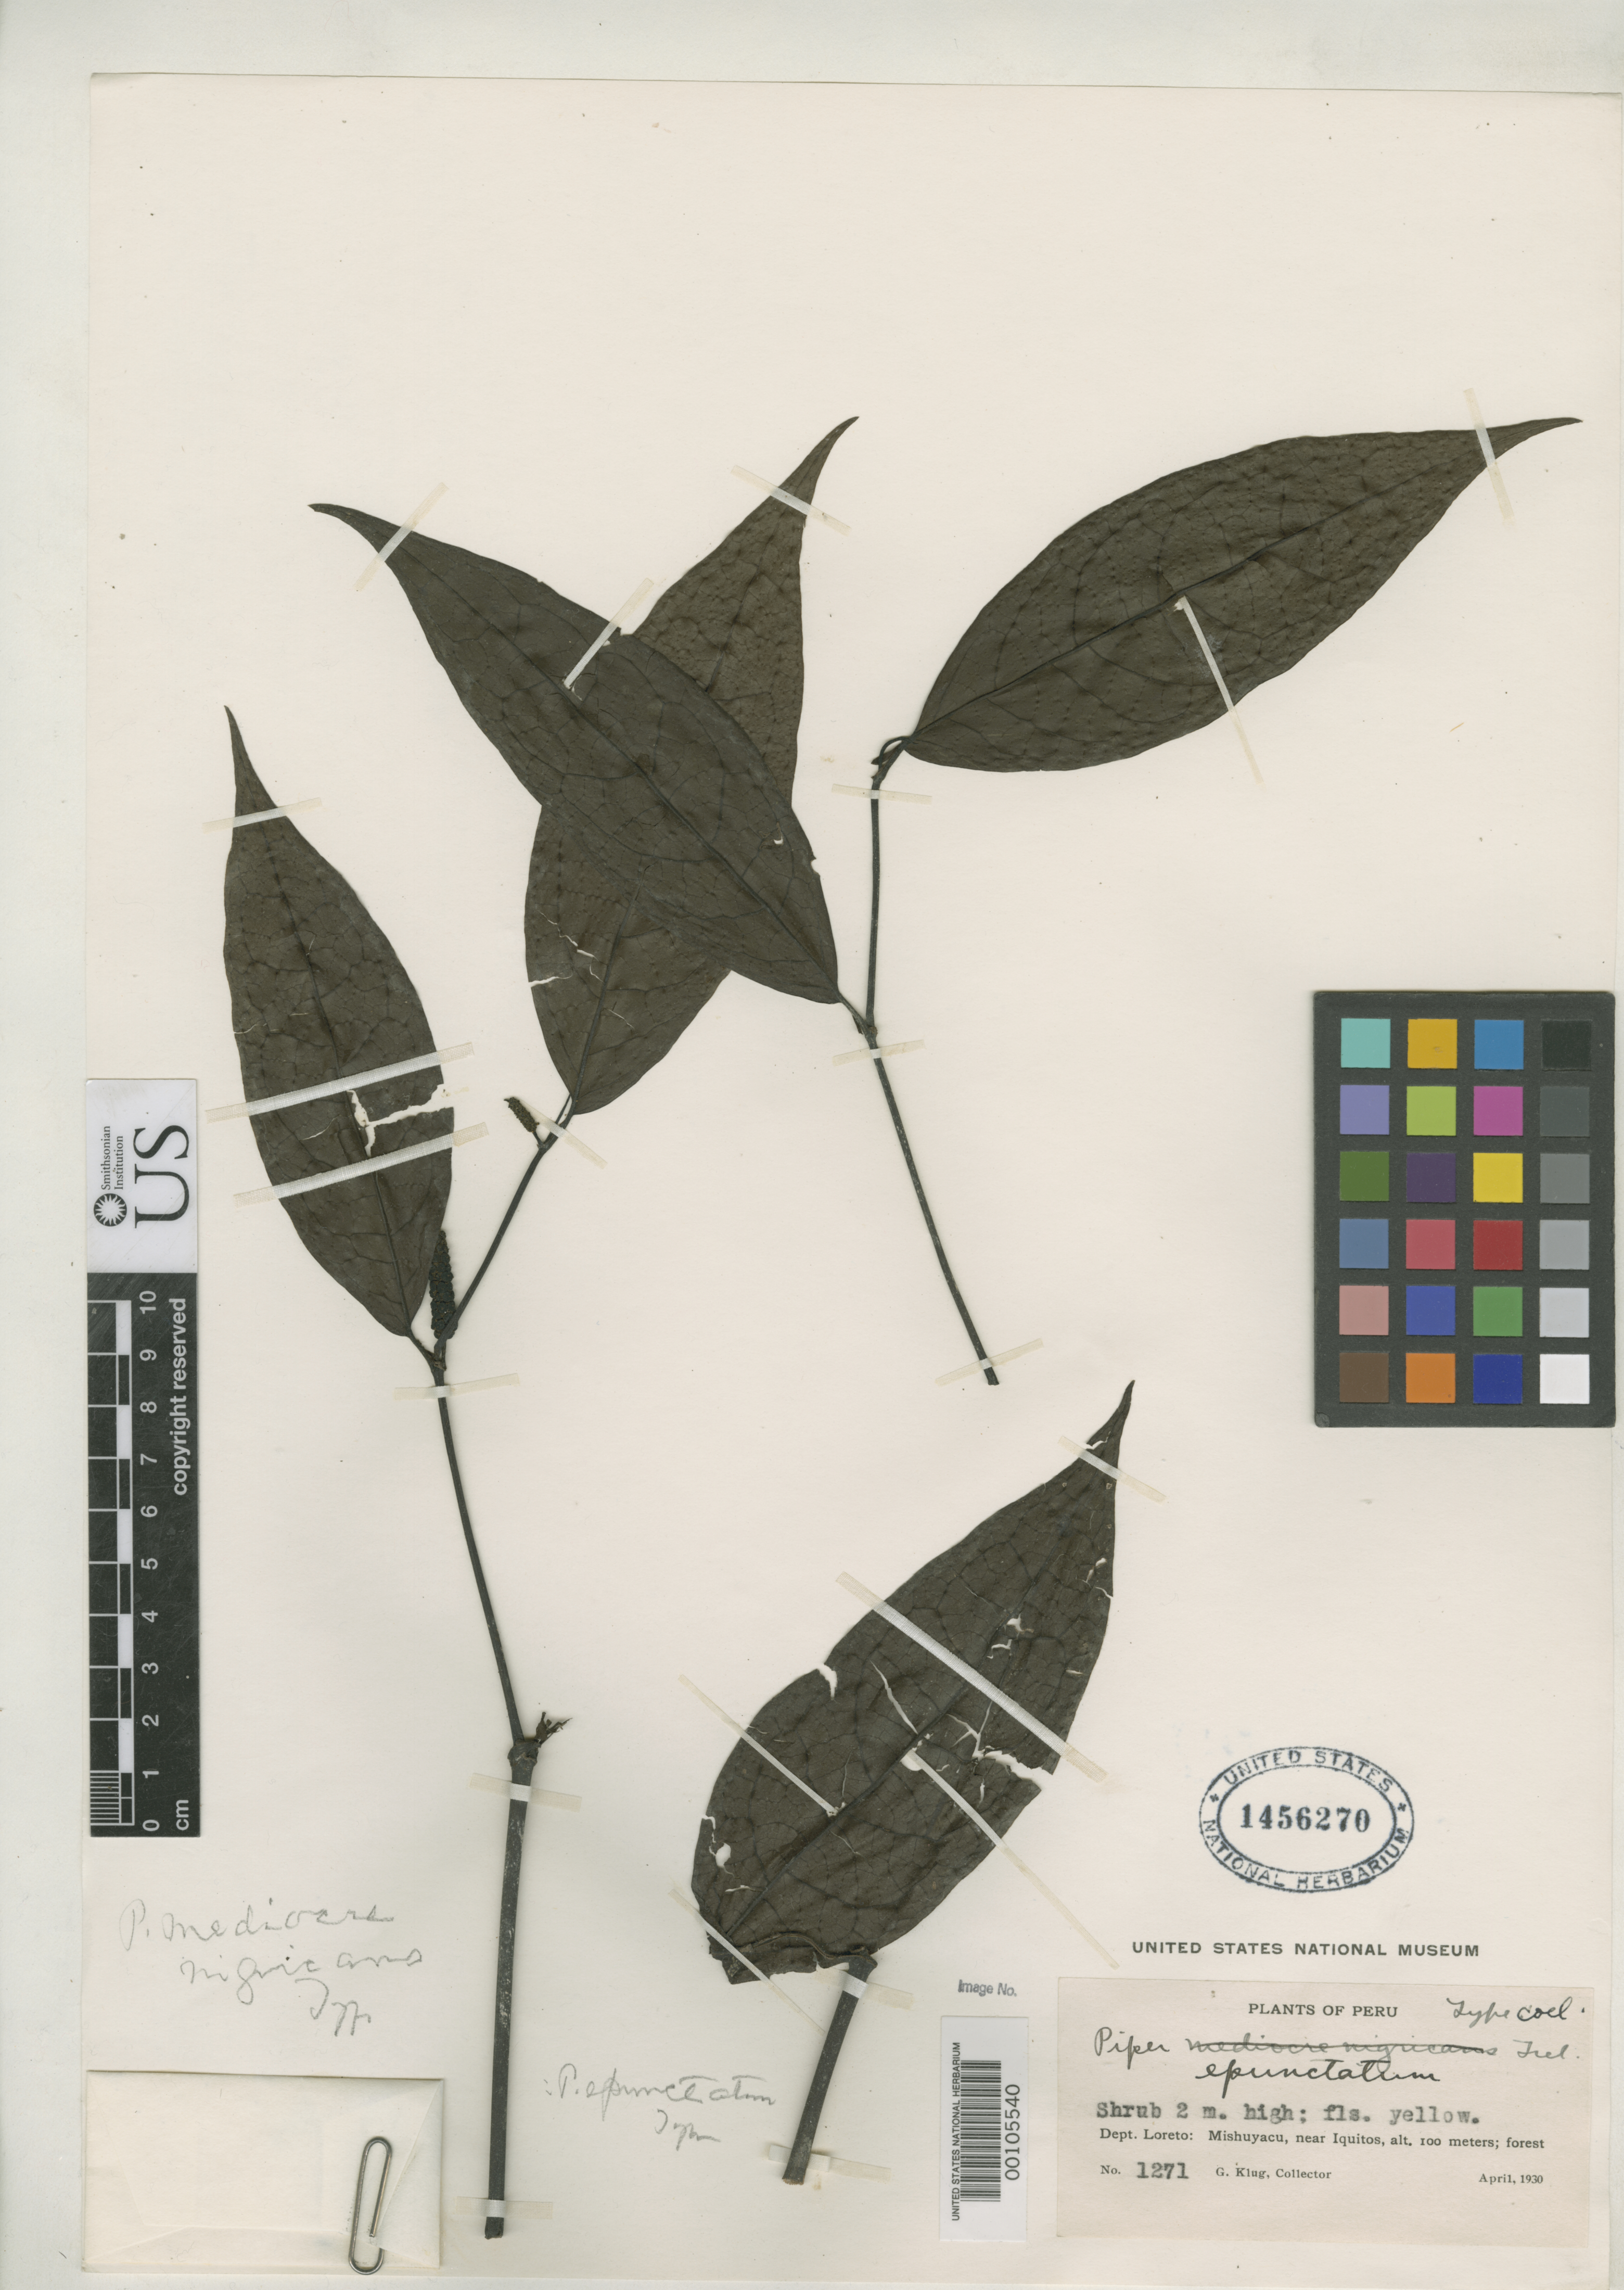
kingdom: Plantae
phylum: Tracheophyta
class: Magnoliopsida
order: Piperales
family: Piperaceae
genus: Piper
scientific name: Piper epunctatum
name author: Trel. in J.F. Macbr.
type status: Isotype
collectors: G. Klug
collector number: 1271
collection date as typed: Apr 1930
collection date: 1930-04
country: Peru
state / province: Loreto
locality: Mishuyacu, near Iquitos.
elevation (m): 100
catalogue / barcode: US 1456270